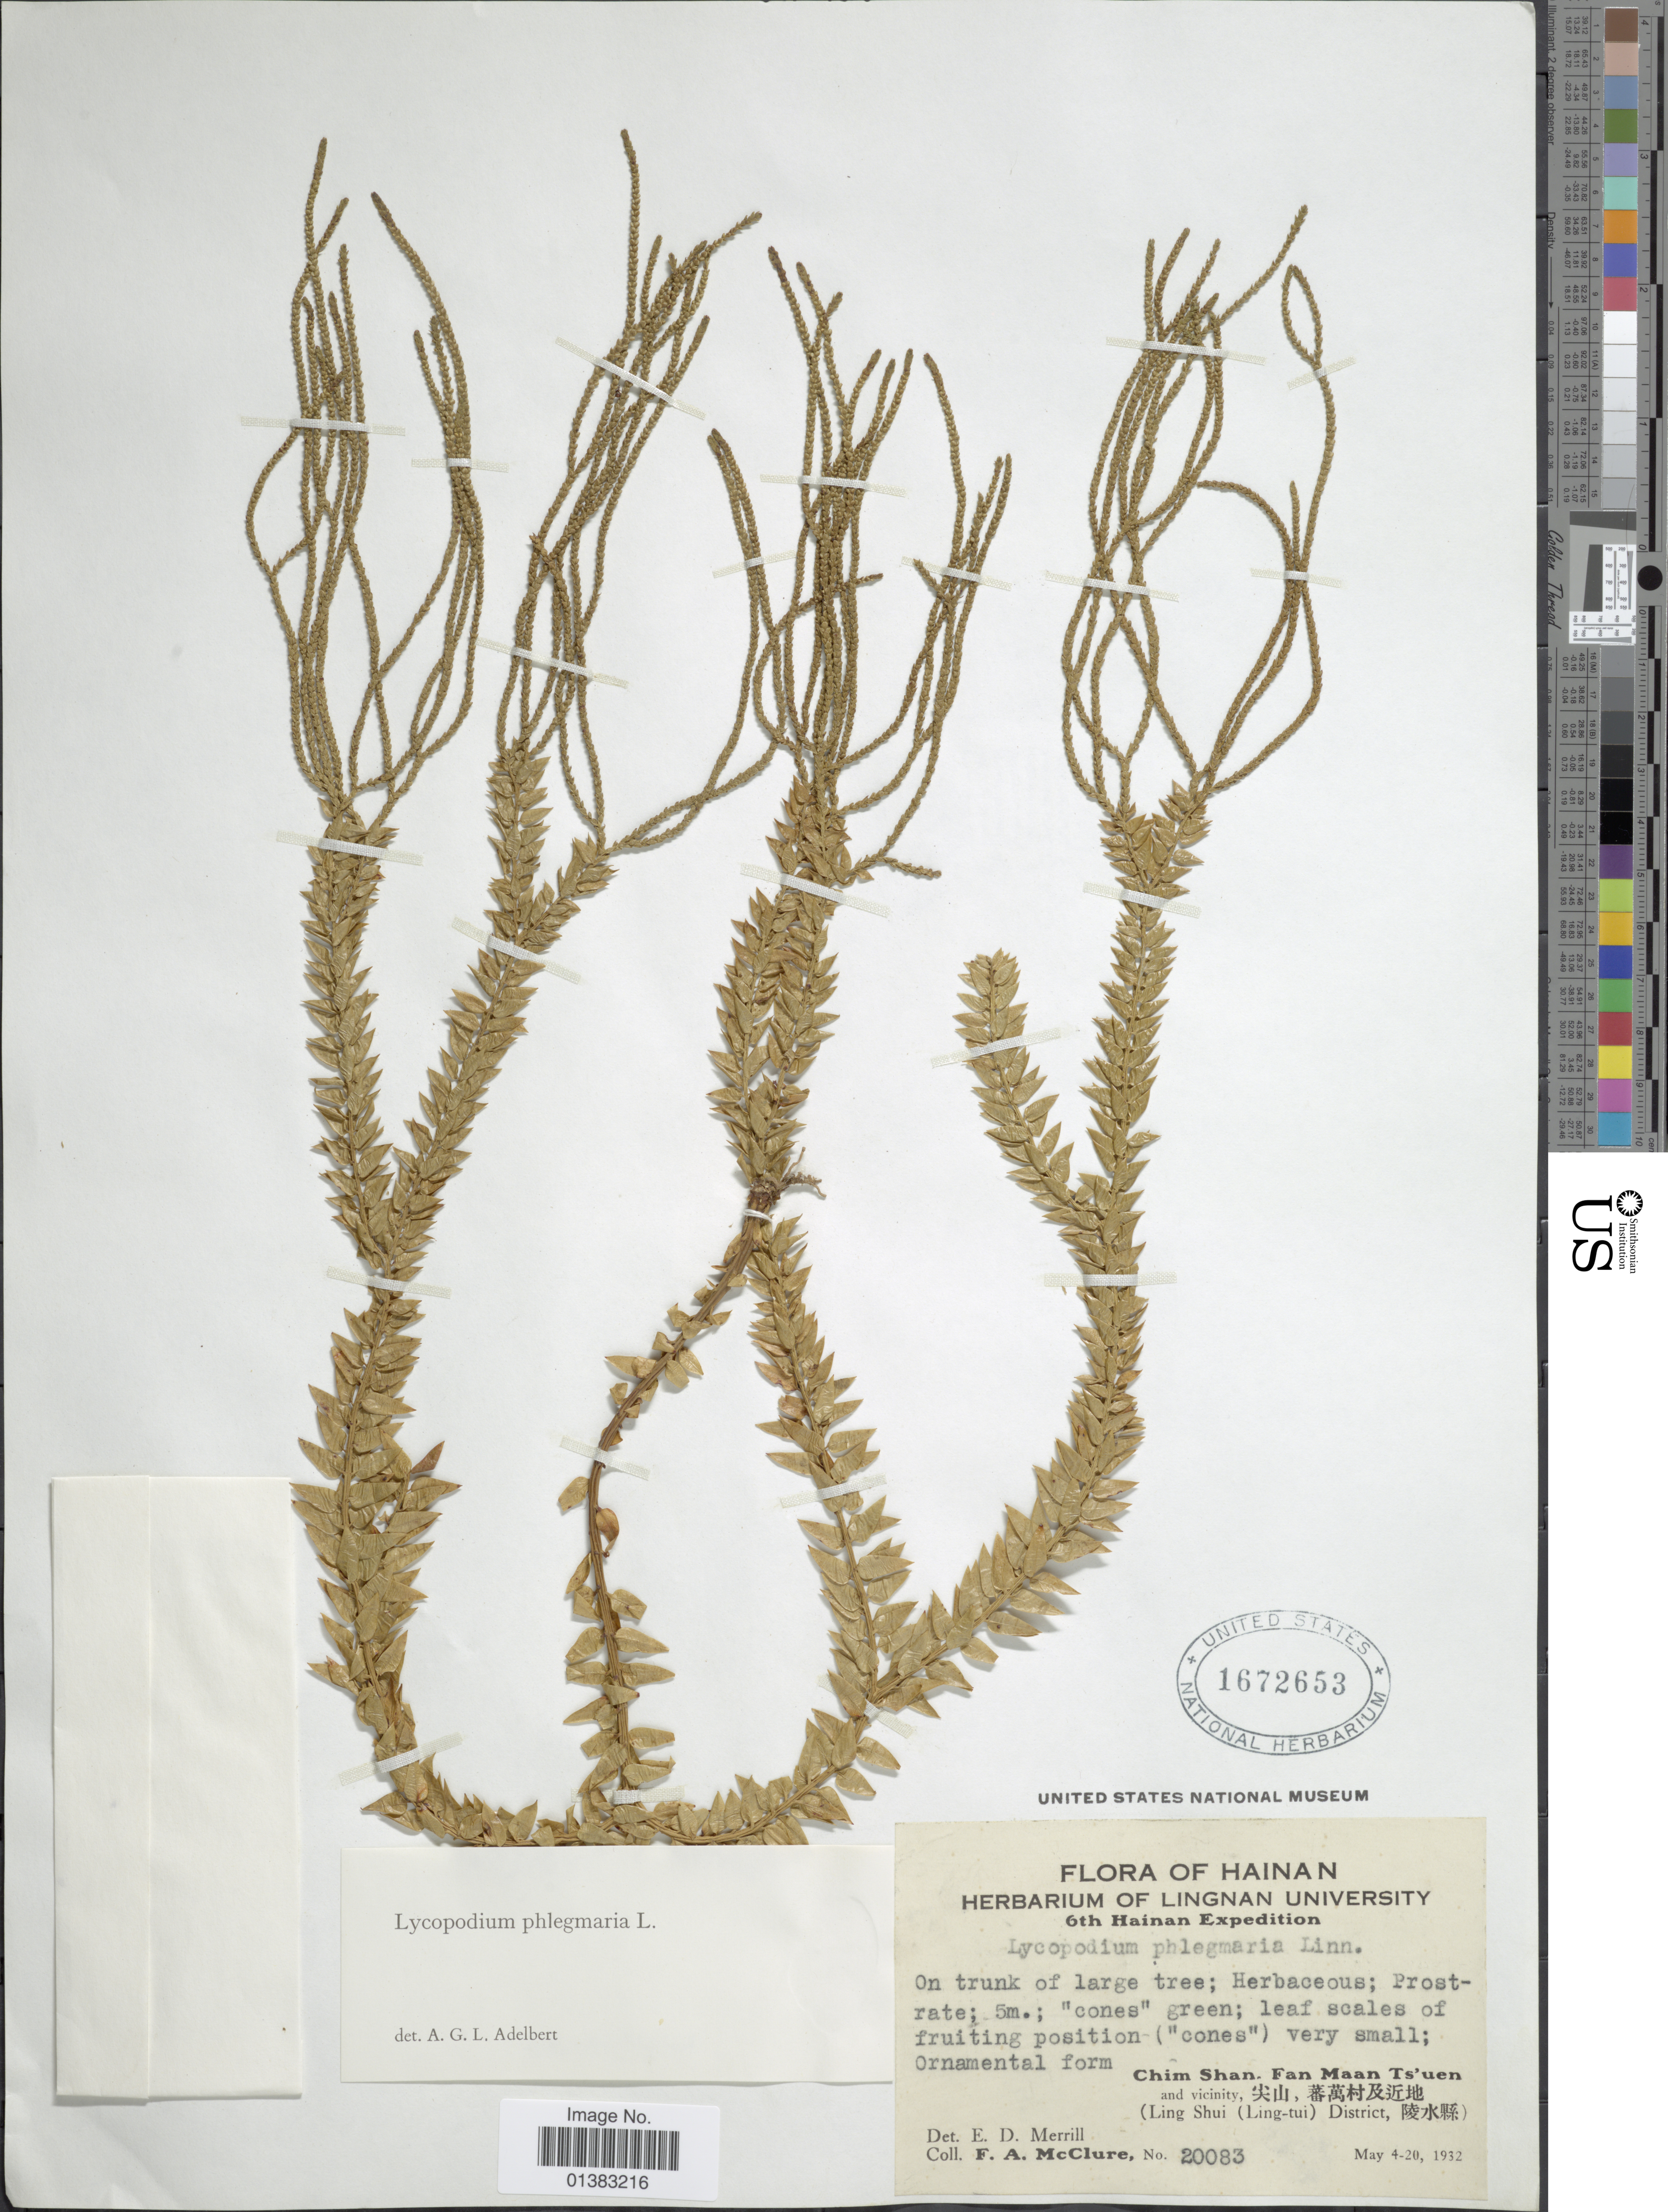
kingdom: Plantae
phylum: Tracheophyta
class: Lycopodiopsida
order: Lycopodiales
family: Lycopodiaceae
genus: Phlegmariurus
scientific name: Phlegmariurus phlegmaria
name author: (L.) Holub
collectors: F. A. McClure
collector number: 20083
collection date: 1932-05-04/1932-05-20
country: China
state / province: Hainan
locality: Chim Shan Fan Maan Ts'uen and vicinity, X, (Ling Shui (Ling-tui) District, X)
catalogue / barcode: US 1672653